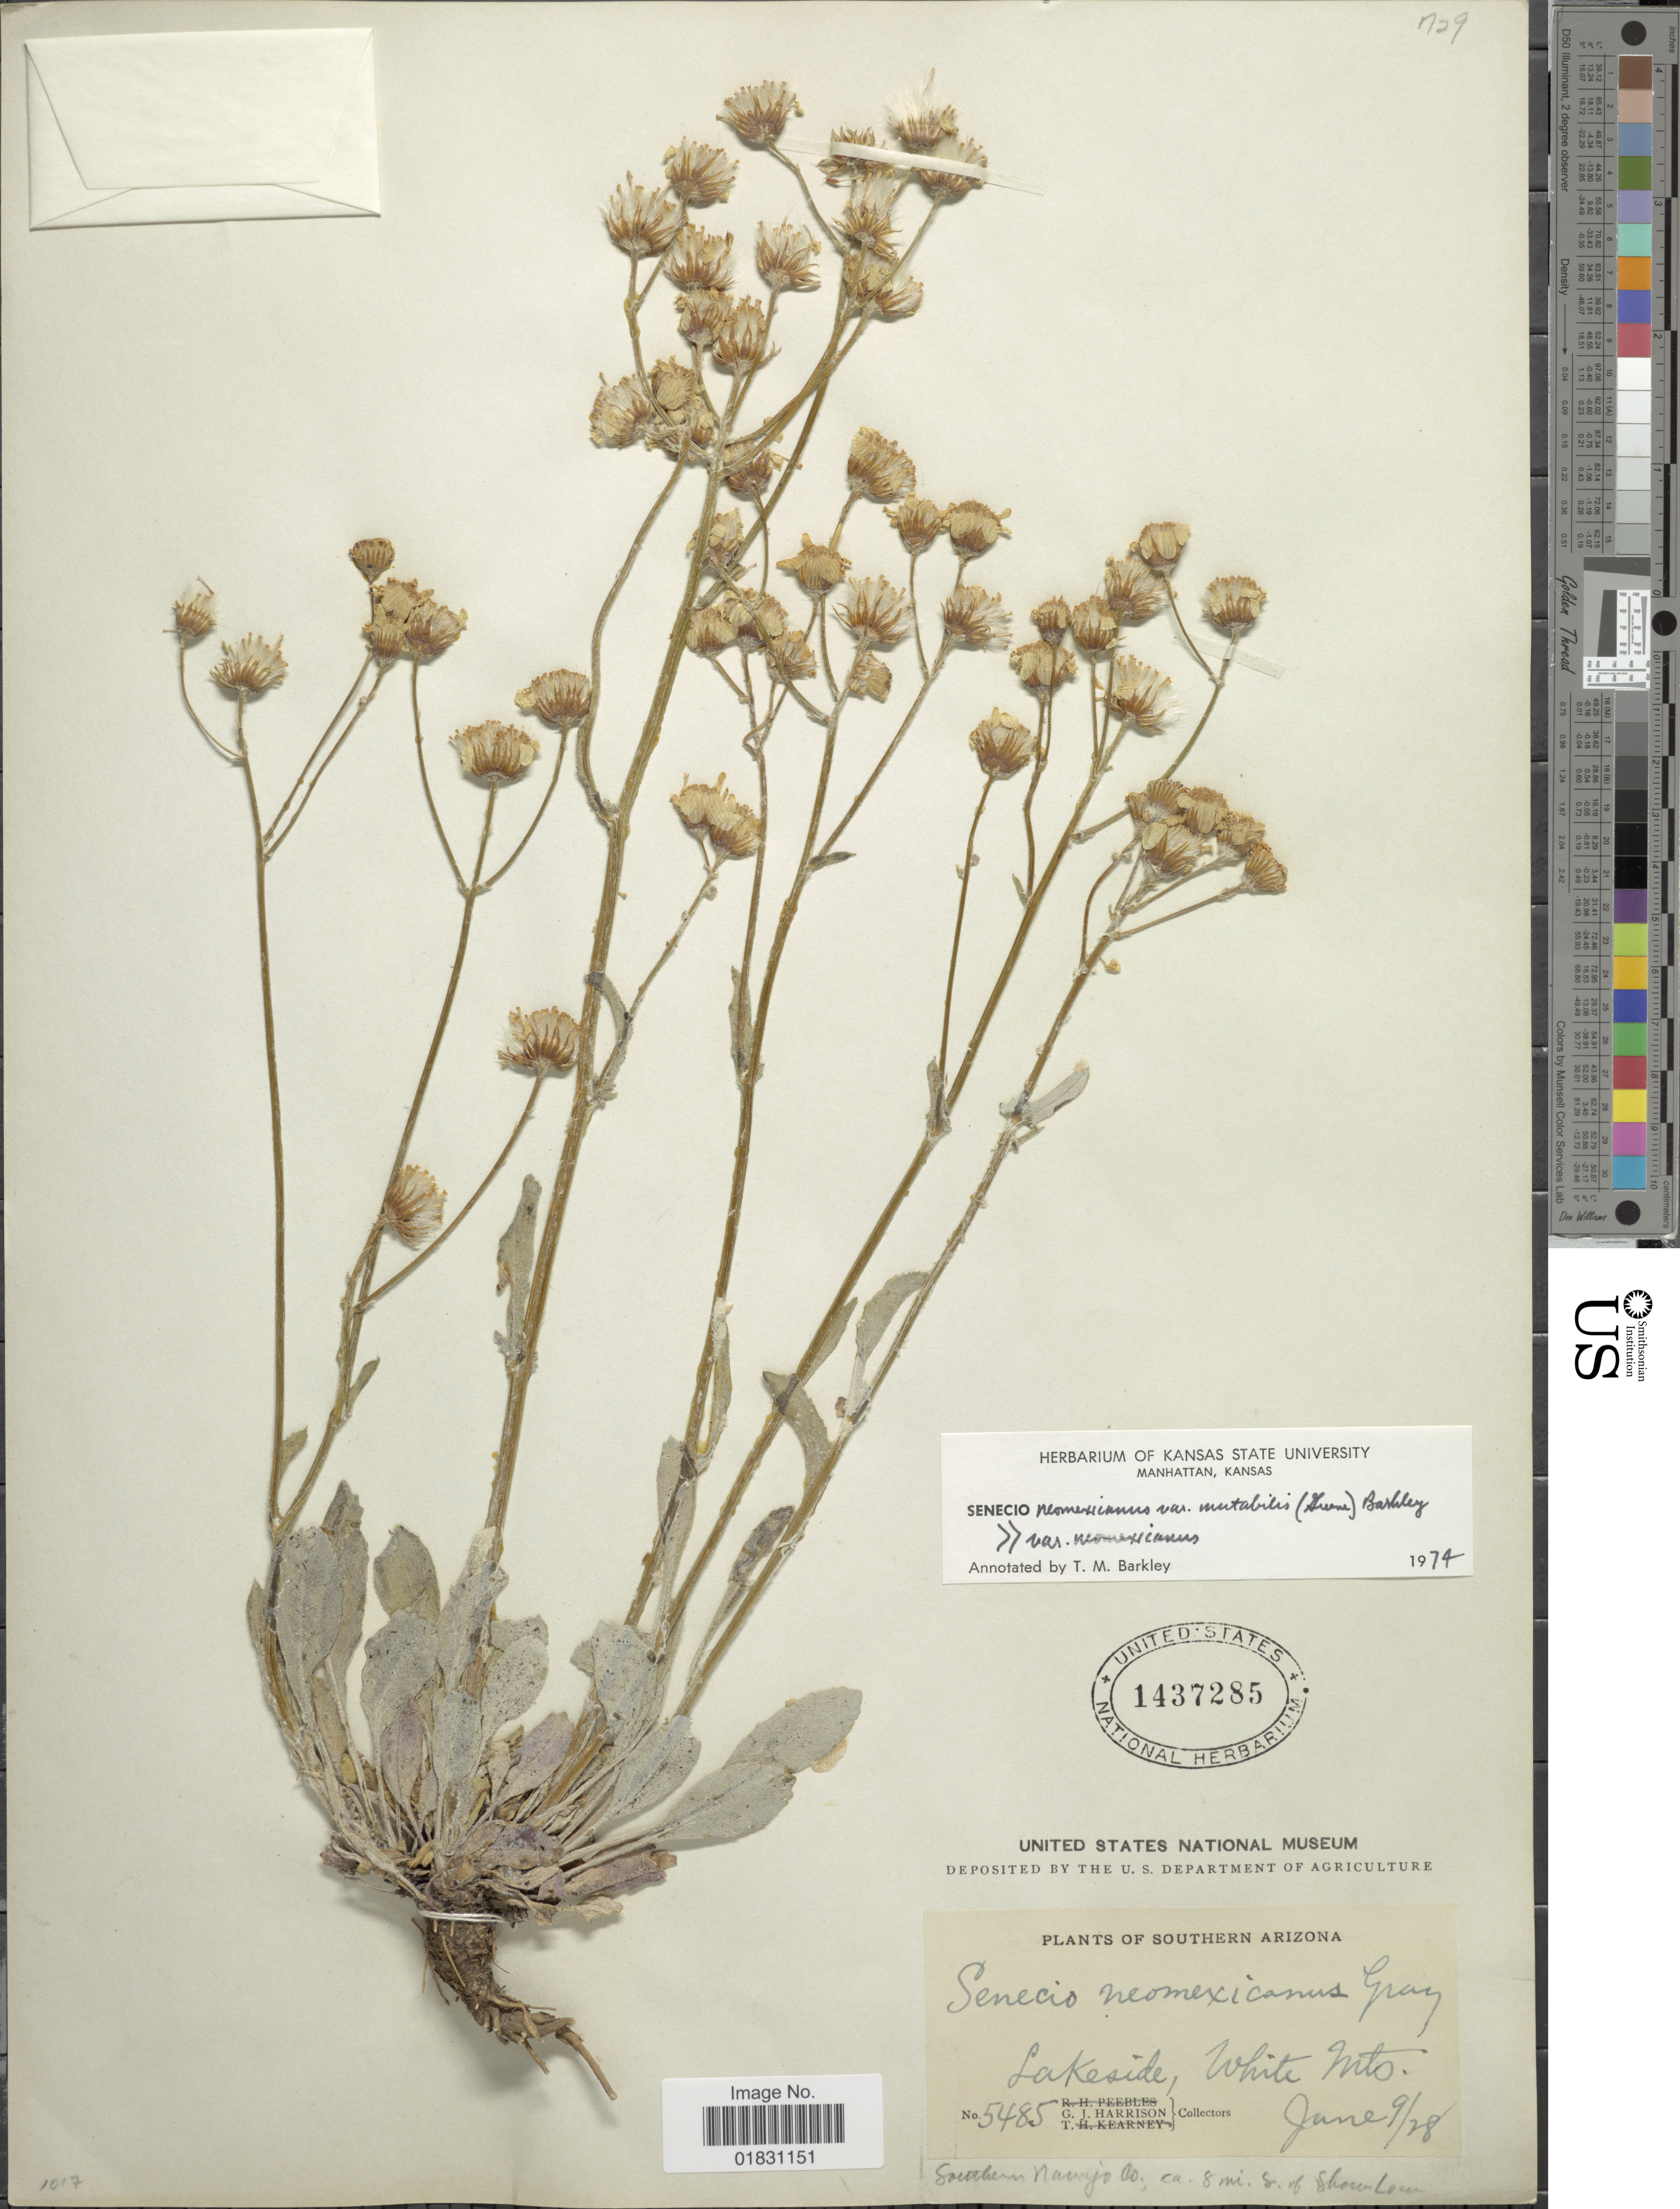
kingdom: Plantae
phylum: Tracheophyta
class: Magnoliopsida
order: Asterales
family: Asteraceae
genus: Packera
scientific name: Packera neomexicana var. mutabilis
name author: (Greene) W.A. Weber & Á. Löve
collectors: G. J. Harrison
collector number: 5485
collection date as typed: Transcribed d/m/y: 9/6/28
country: United States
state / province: Arizona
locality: Southern Arizona, Lakeside, White Mts.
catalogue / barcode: US 1437285